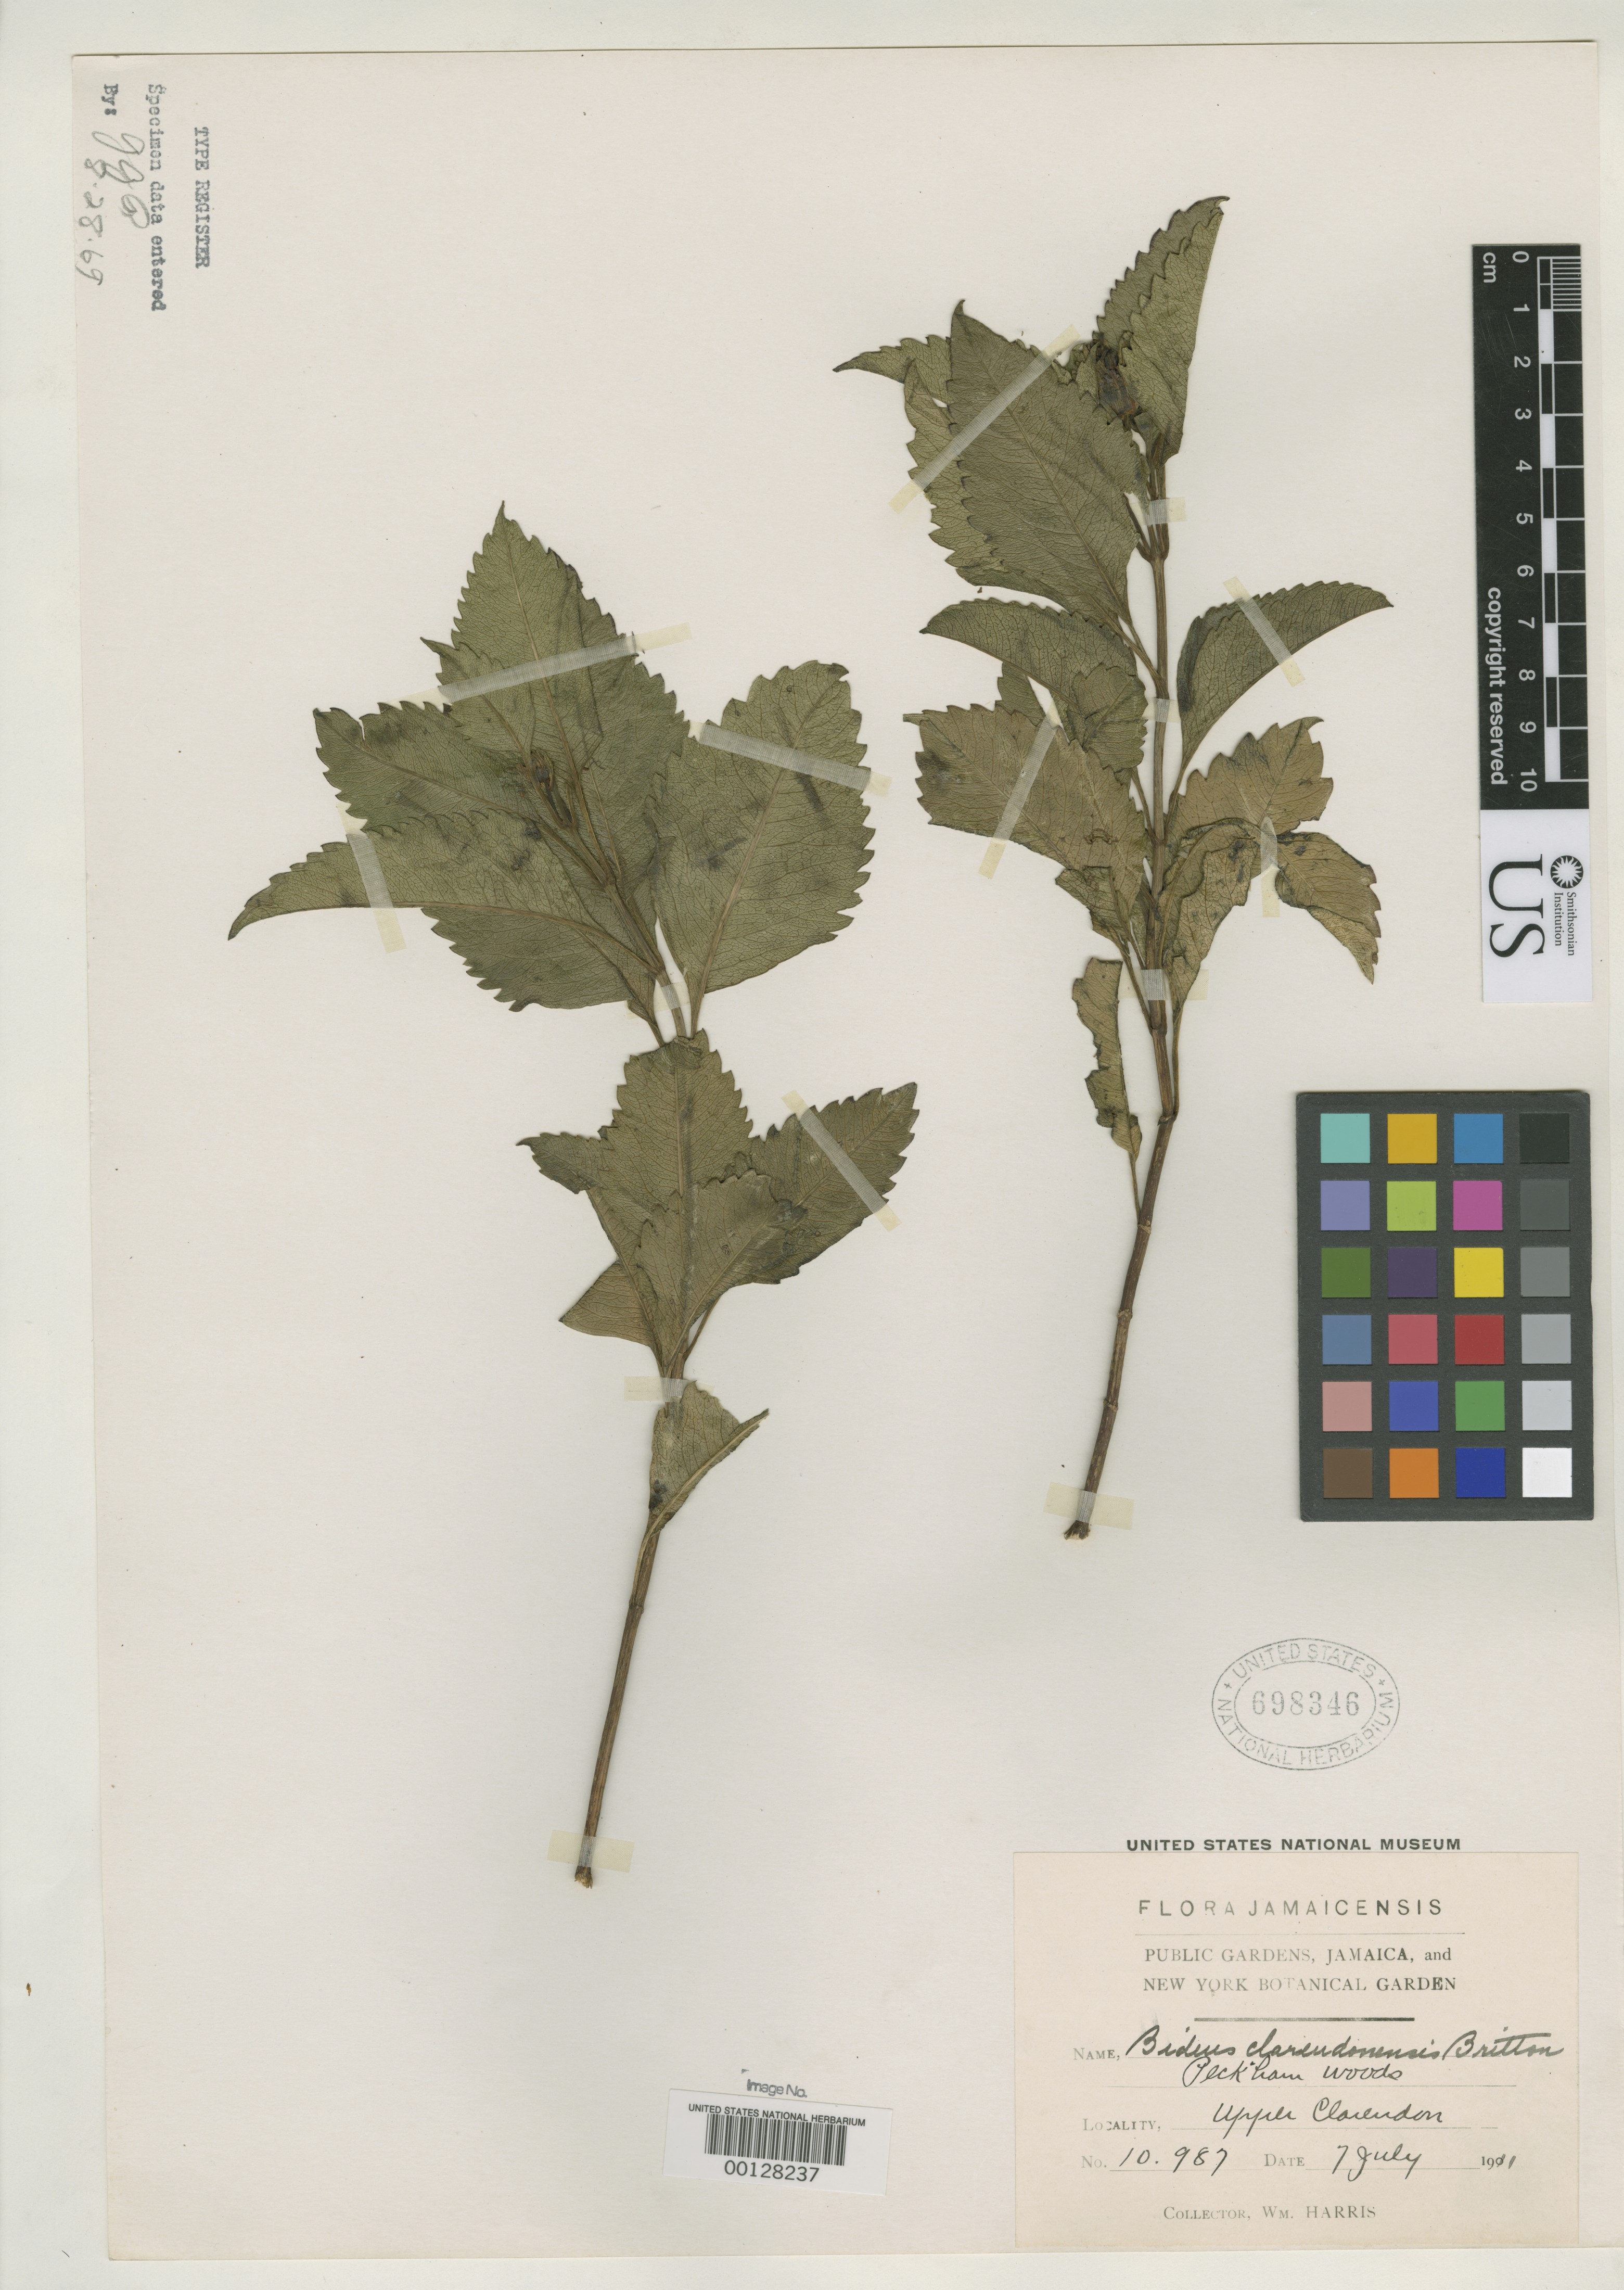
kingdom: Plantae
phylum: Tracheophyta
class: Magnoliopsida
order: Asterales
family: Asteraceae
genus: Bidens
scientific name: Bidens clarendonensis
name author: Britton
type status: Isotype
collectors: W. H. Harris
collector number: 10987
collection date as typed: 07 Jul 1911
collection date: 1911-07-07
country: Jamaica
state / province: Clarendon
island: Greater Antilles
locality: Upper Clarendon, Peckham.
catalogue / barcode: US 698346